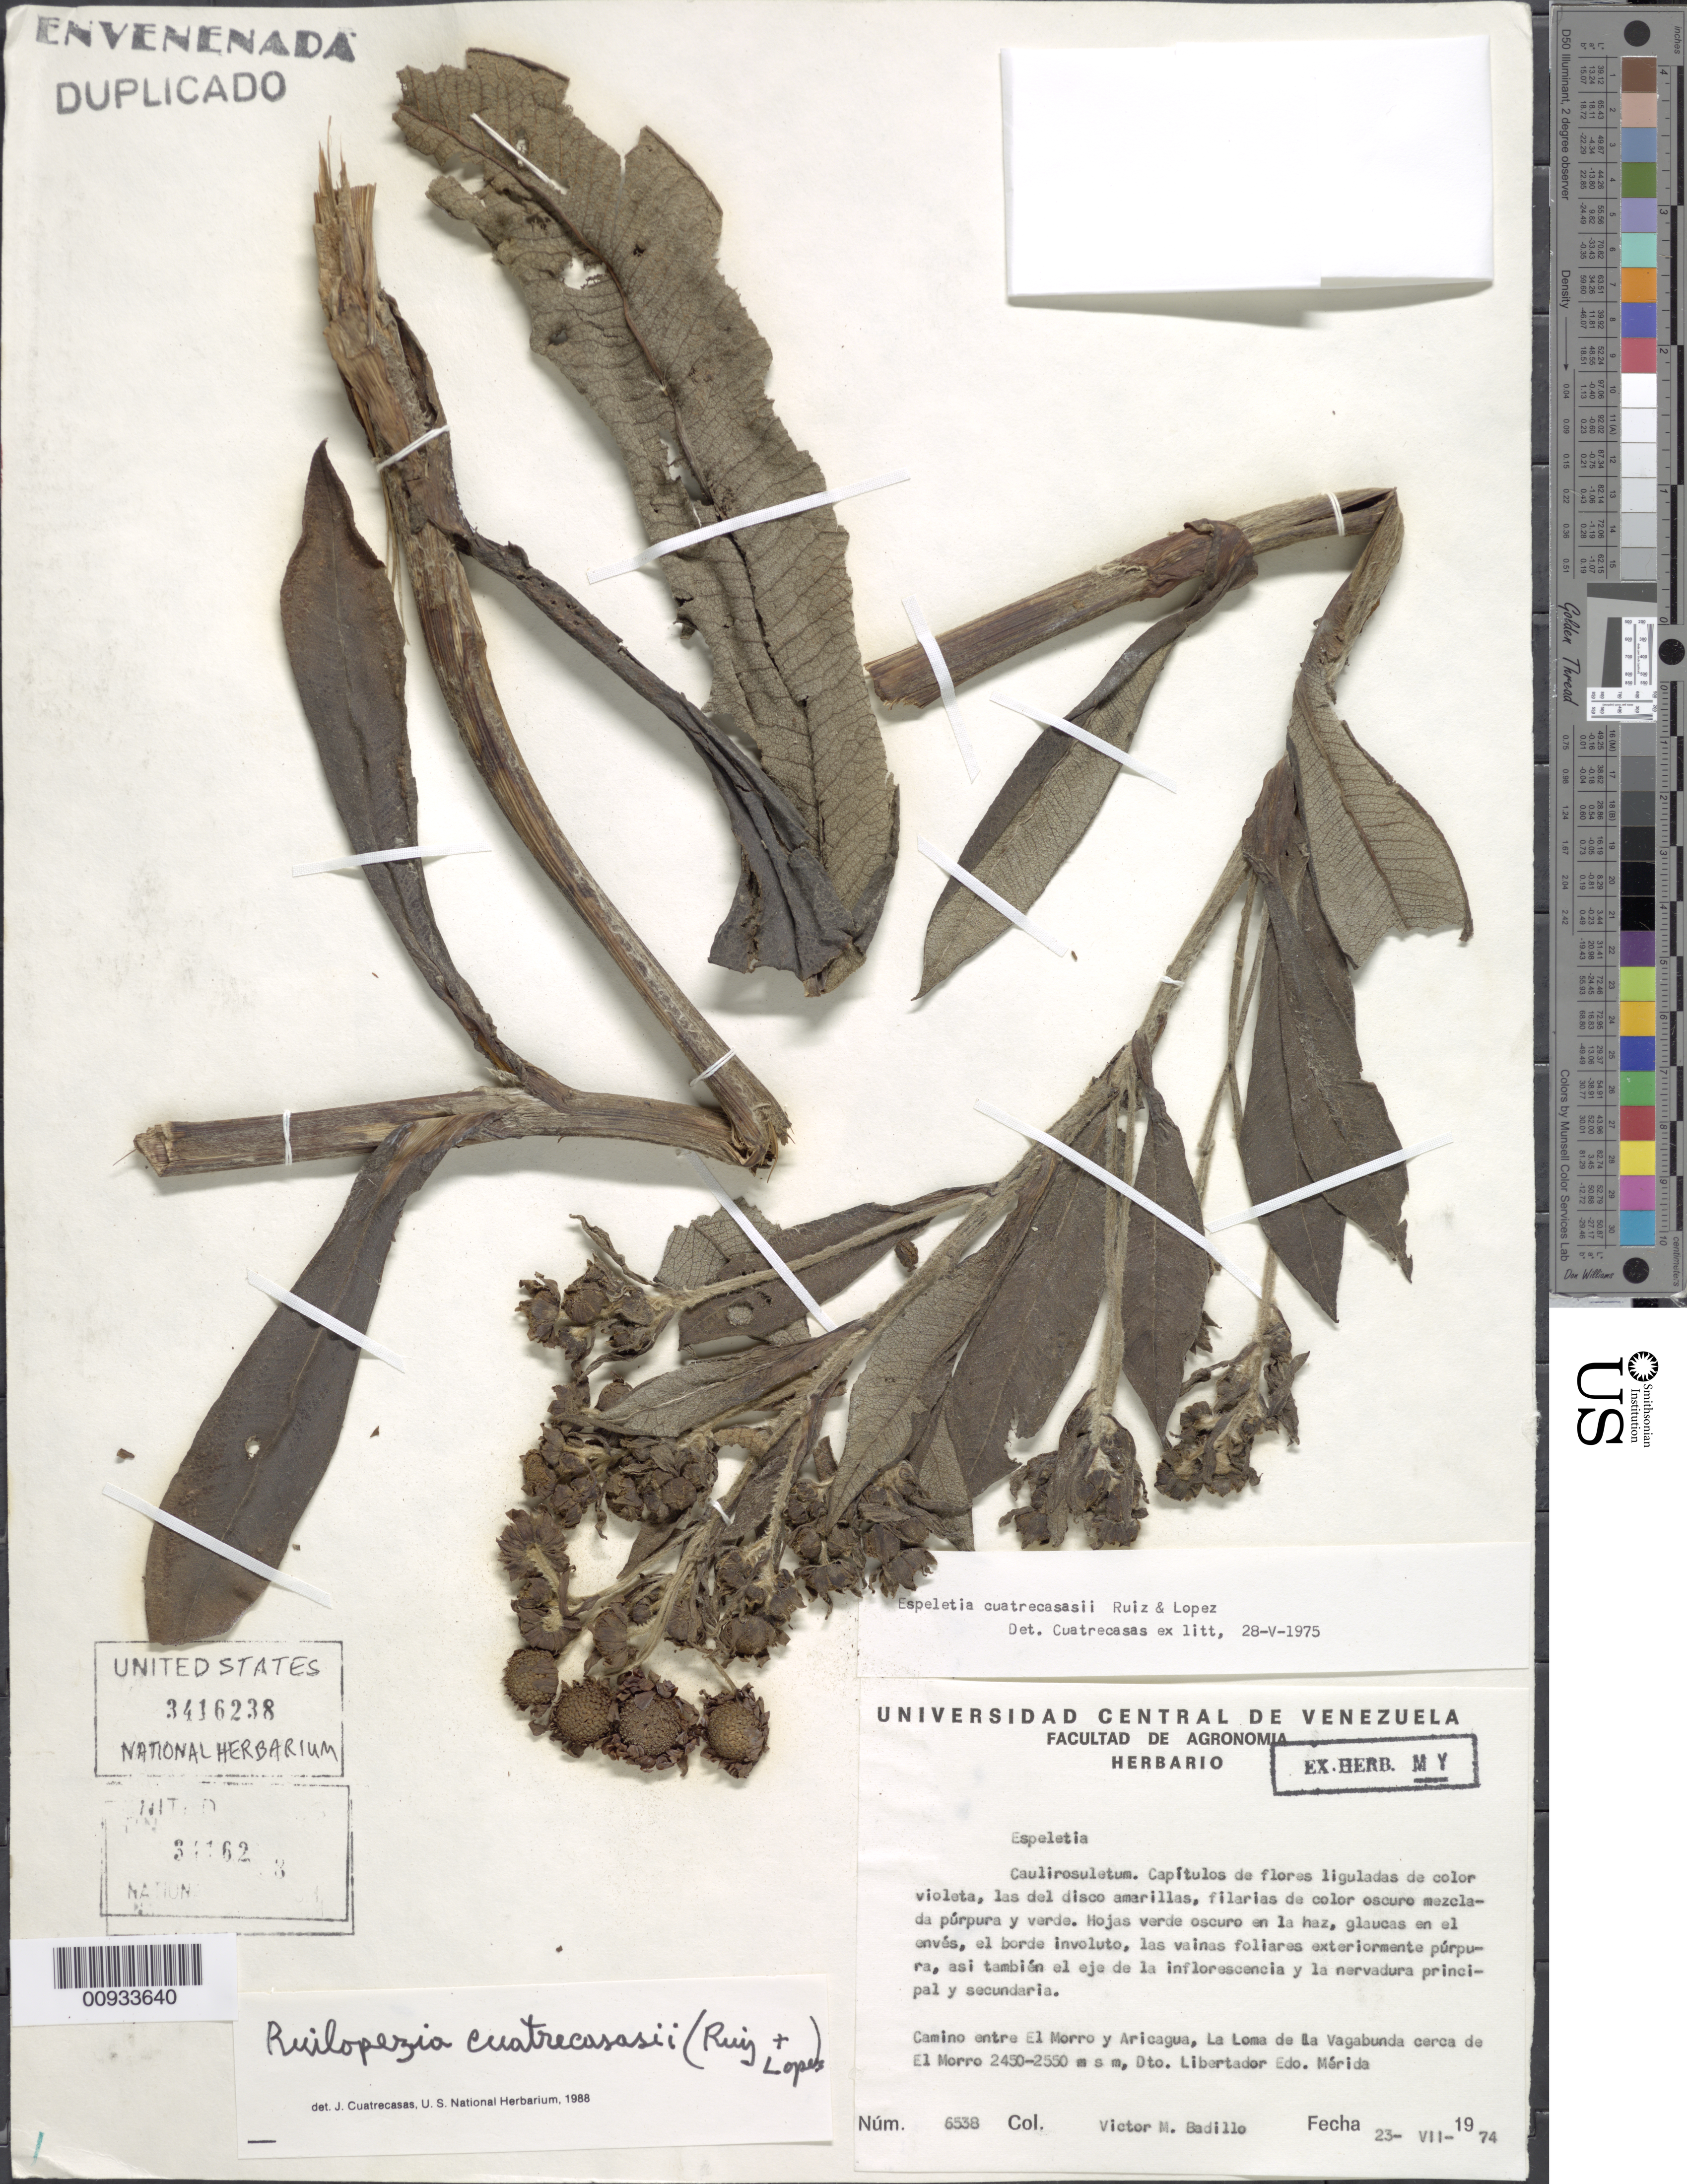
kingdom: Plantae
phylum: Tracheophyta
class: Magnoliopsida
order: Asterales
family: Asteraceae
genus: Ruilopezia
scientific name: Ruilopezia cuatracasasii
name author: (Ruiz & Lopez) Cuatrec.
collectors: V. Badillo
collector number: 6538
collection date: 1974-07-23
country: Venezuela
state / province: Mérida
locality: Camino entre El Morro y Aricagua, La Loma de La Vagabunda cerca de El Morro, Dto. Libertador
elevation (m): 2450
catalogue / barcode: US 3416238